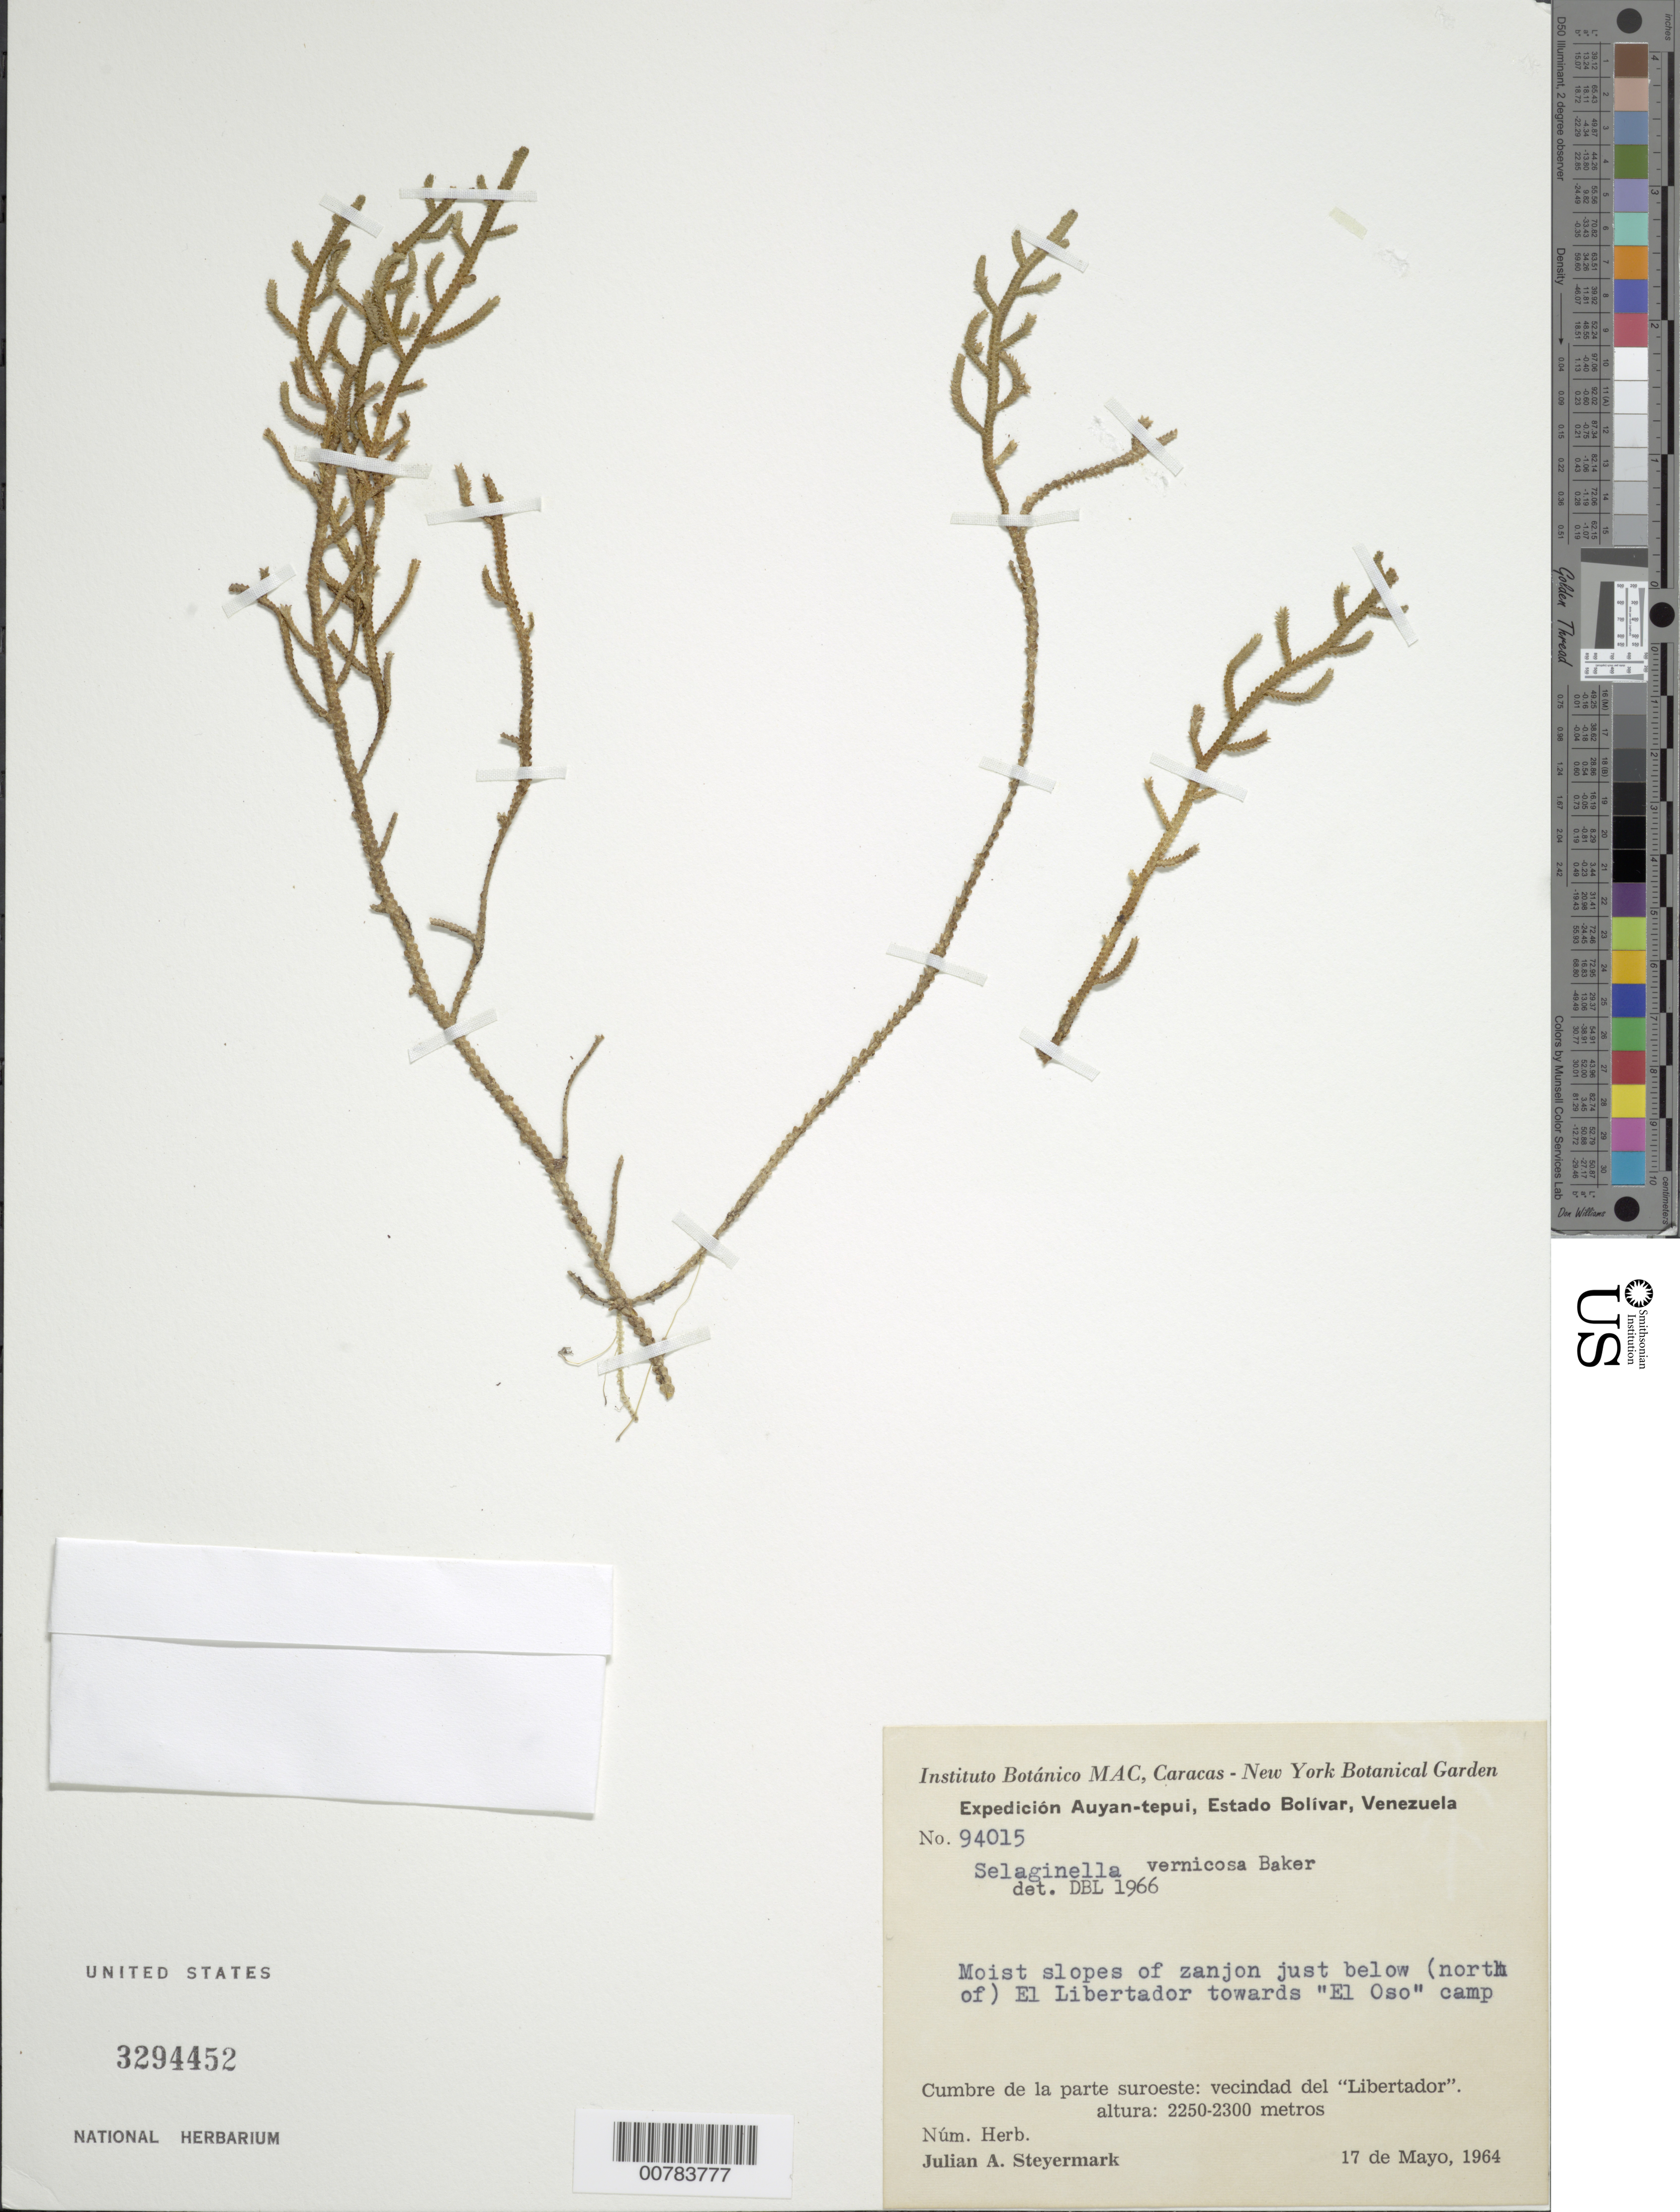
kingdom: Plantae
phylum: Tracheophyta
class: Lycopodiopsida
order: Selaginellales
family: Selaginellaceae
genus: Selaginella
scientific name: Selaginella vernicosa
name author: Baker in Thurn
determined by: Lellinger, David B., (BOT), Smithsonian Institution - National Museum of Natural History (UNITED STATES)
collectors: J. Steyermark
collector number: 94015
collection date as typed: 17-May-64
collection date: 1964-05-17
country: Venezuela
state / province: Bolívar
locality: Auyan-tepuí, N of El Libertado towards "El Oso Woods" camp, vecinidad del "Liberatador"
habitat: Moist slopes of zanjon, cumbre de la parte suroeste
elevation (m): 2250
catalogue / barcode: US 3294452